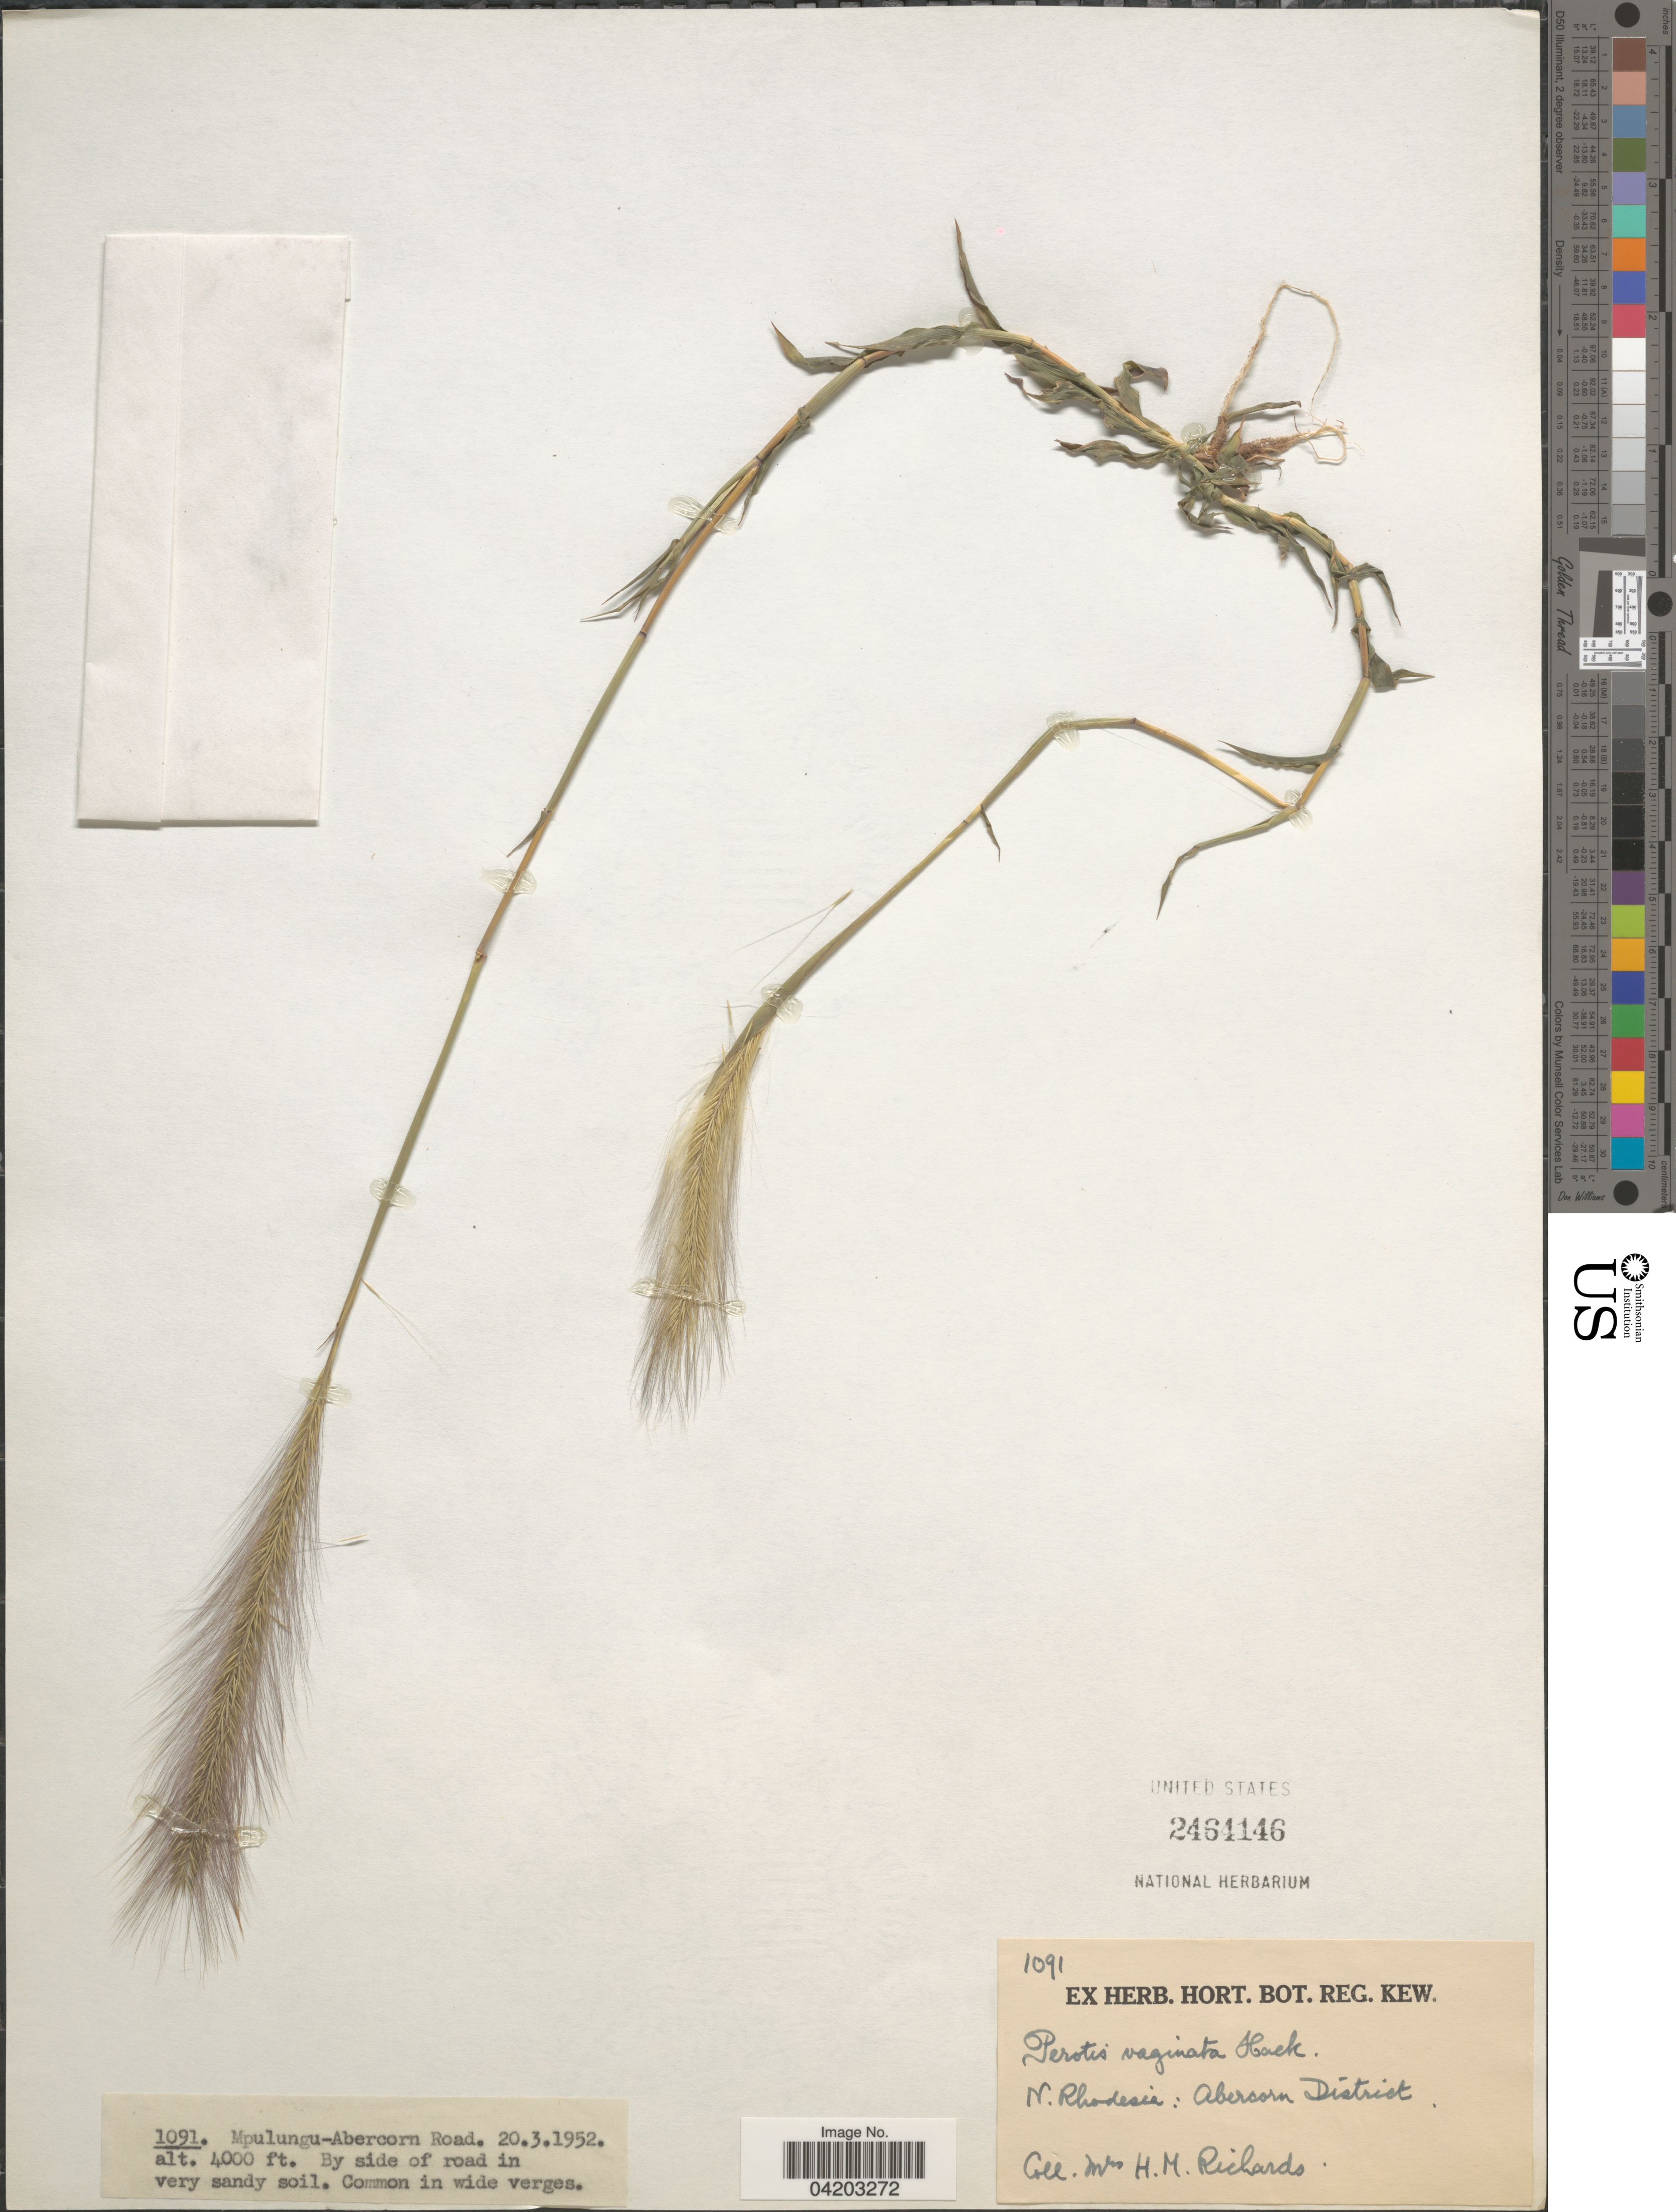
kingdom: Plantae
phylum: Tracheophyta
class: Liliopsida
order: Poales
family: Poaceae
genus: Perotis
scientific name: Perotis vaginata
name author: Hack.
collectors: H. Richards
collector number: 1091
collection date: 1952-03-20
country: Zambia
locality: Mpulungu-Abercorn Road. N. Rhodesia: Abercorn District.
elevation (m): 1219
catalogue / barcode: US 2464146